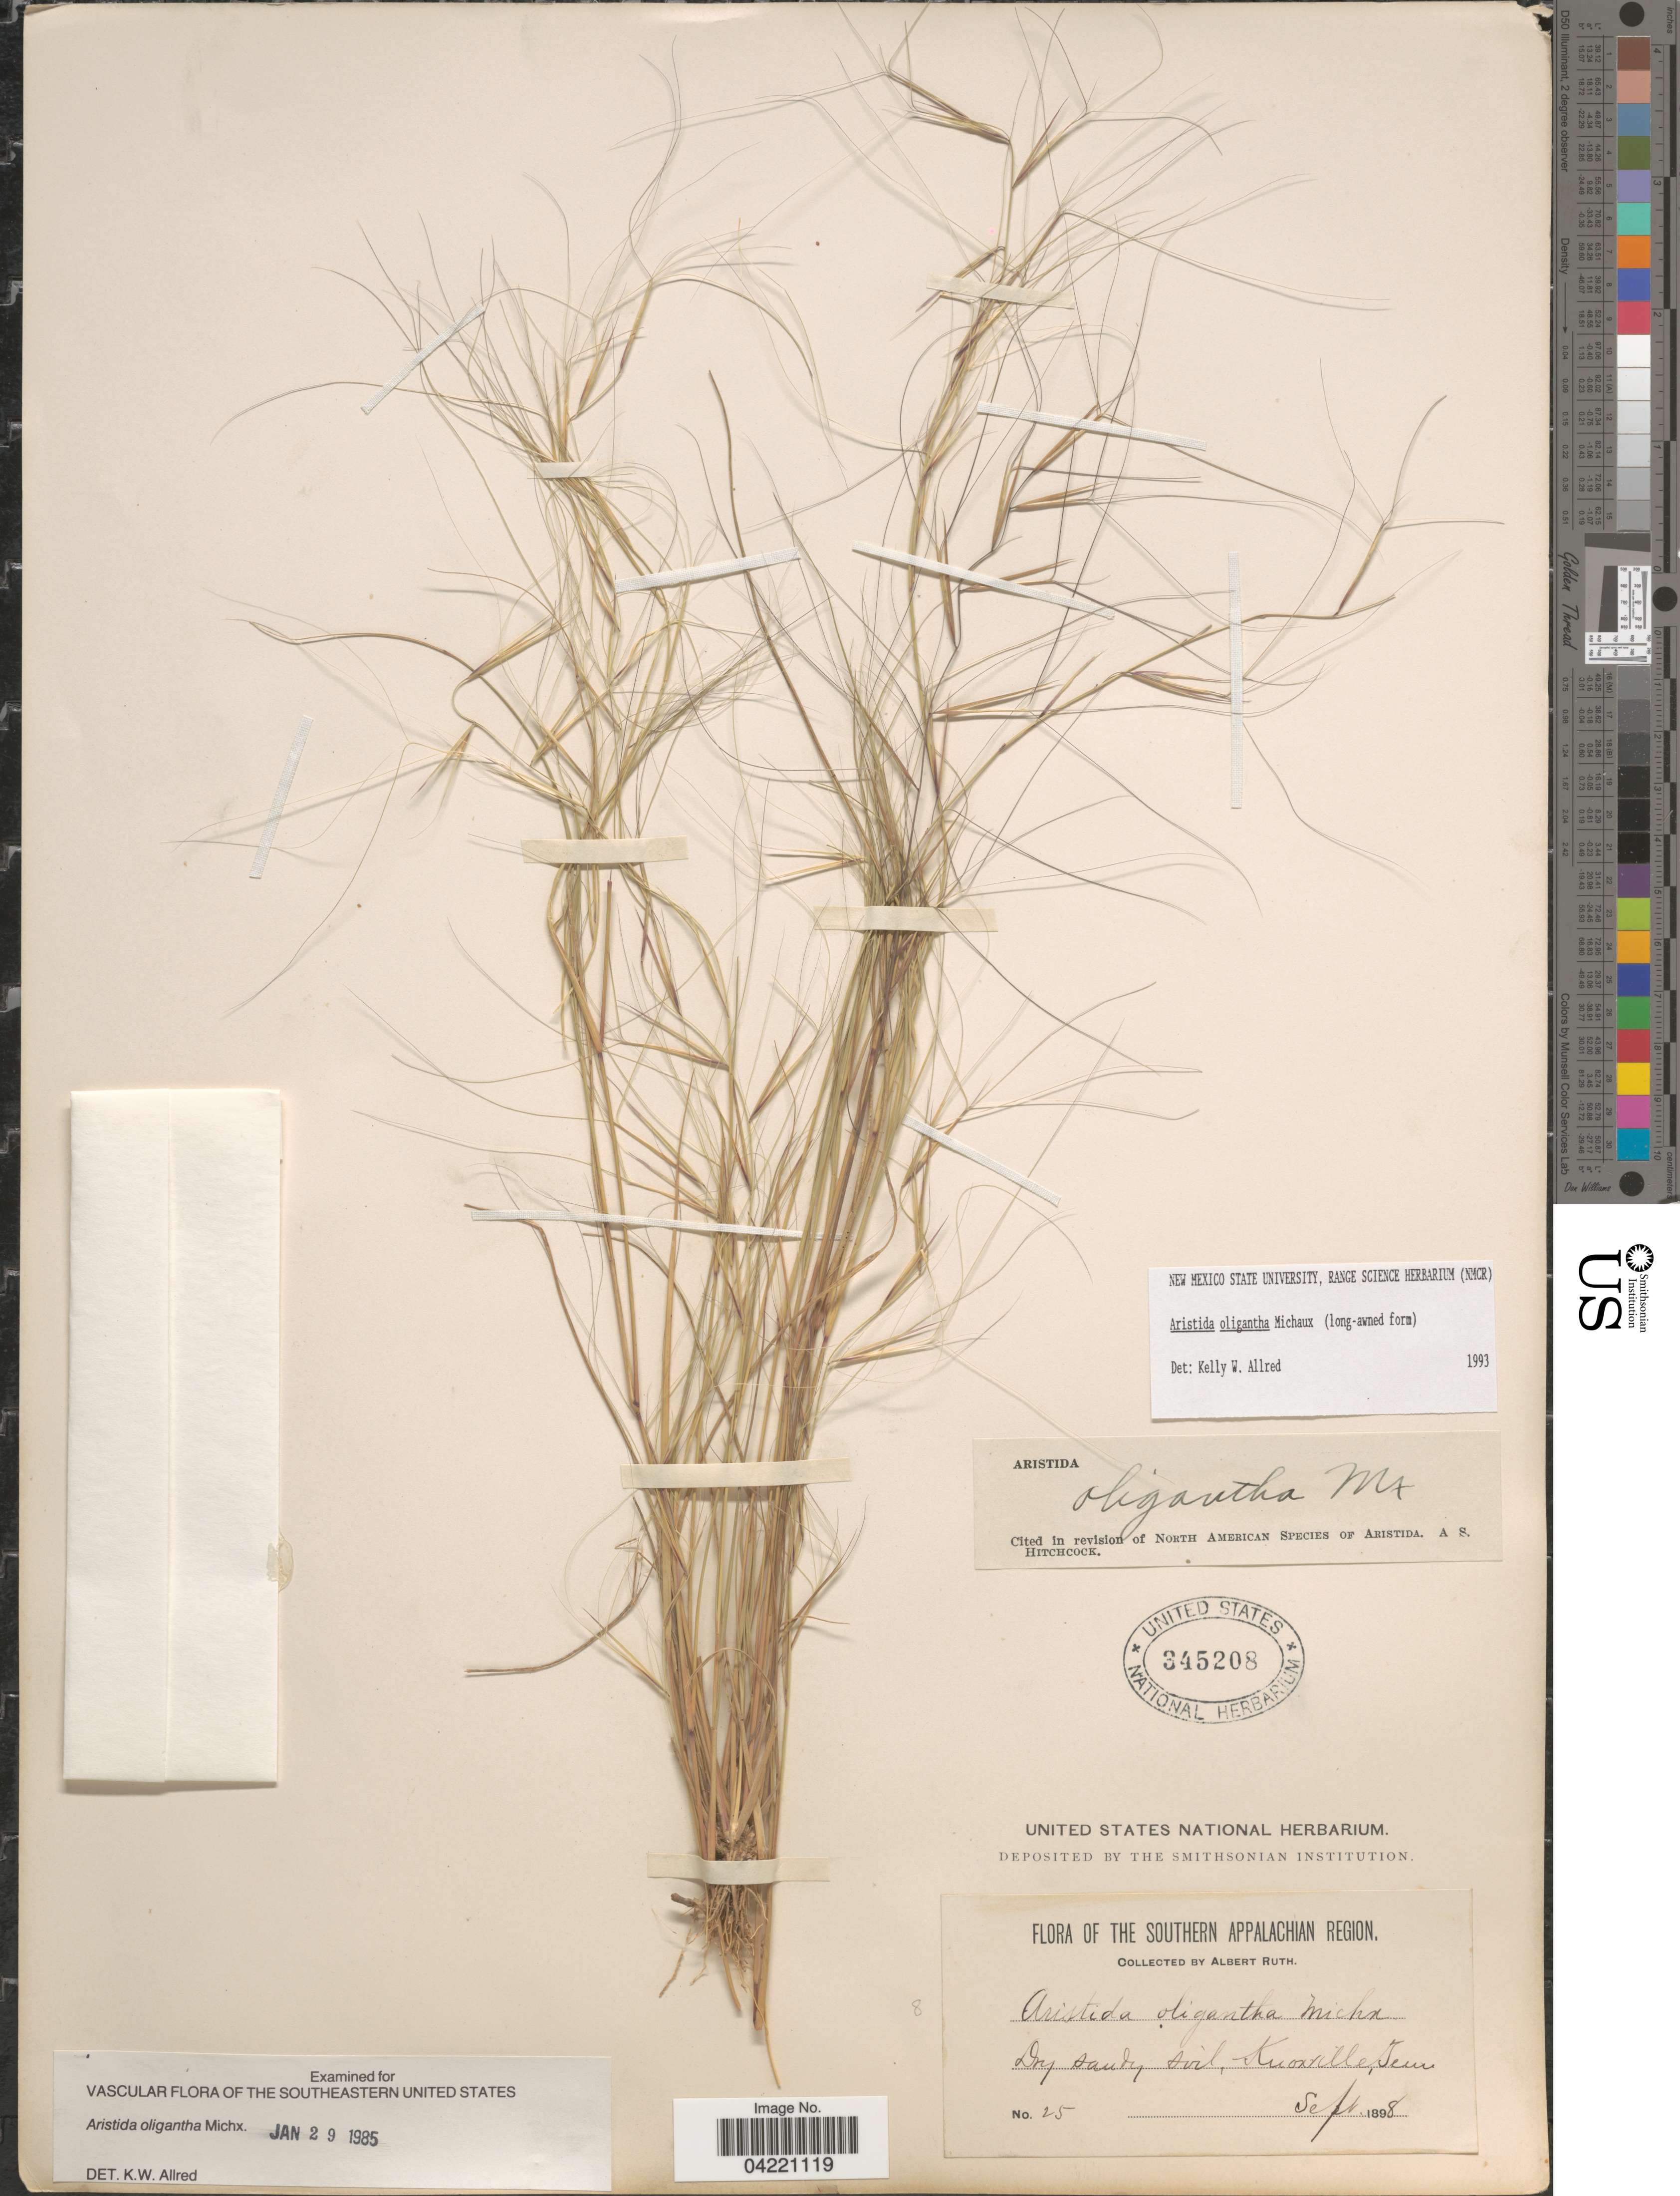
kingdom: Plantae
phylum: Tracheophyta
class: Liliopsida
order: Poales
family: Poaceae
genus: Aristida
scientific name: Aristida oligantha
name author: Michx.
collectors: A. Ruth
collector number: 25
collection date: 1898-09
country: United States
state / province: Tennessee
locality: Southern Appalachian Region. Knoxville.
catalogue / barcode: US 345208